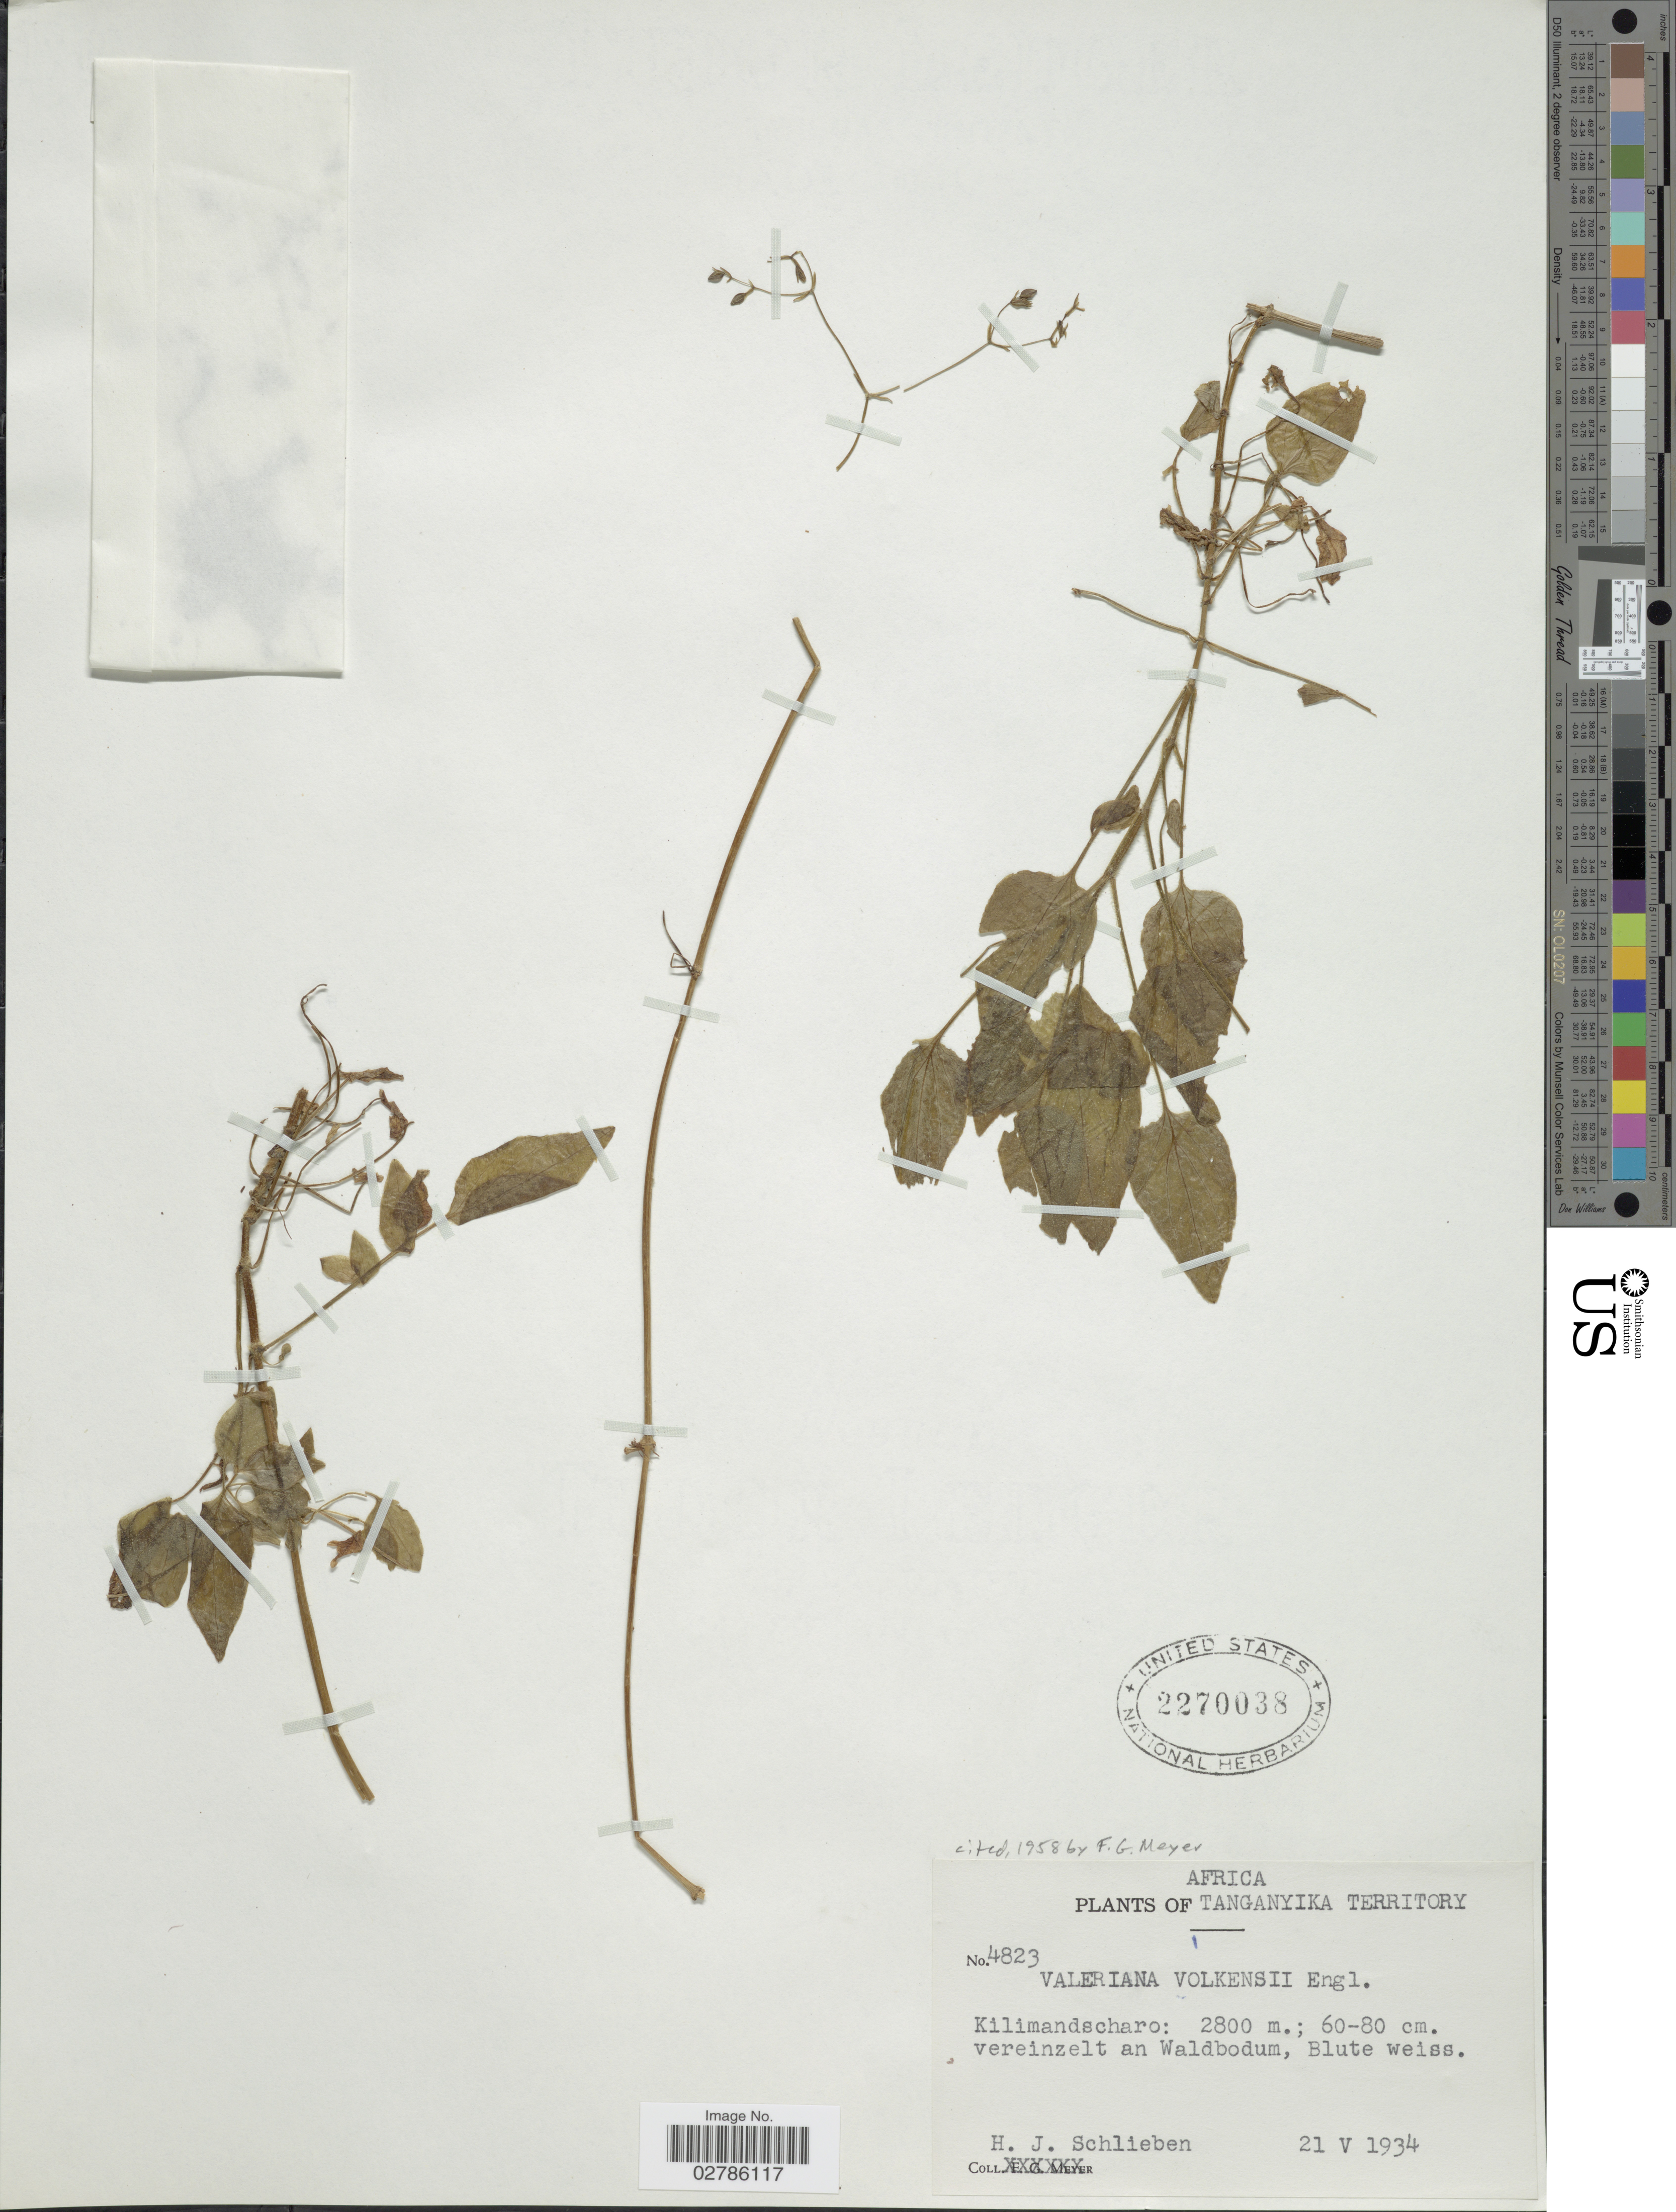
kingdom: Plantae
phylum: Tracheophyta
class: Magnoliopsida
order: Dipsacales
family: Caprifoliaceae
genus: Valeriana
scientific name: Valeriana volkensii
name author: Engl.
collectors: H. J. Schlieben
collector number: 4823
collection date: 1934-05-21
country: Tanzania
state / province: Kilimanjaro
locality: Tanganyika Territory. Kilimandscharo.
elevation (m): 2800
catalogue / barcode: US 2270038